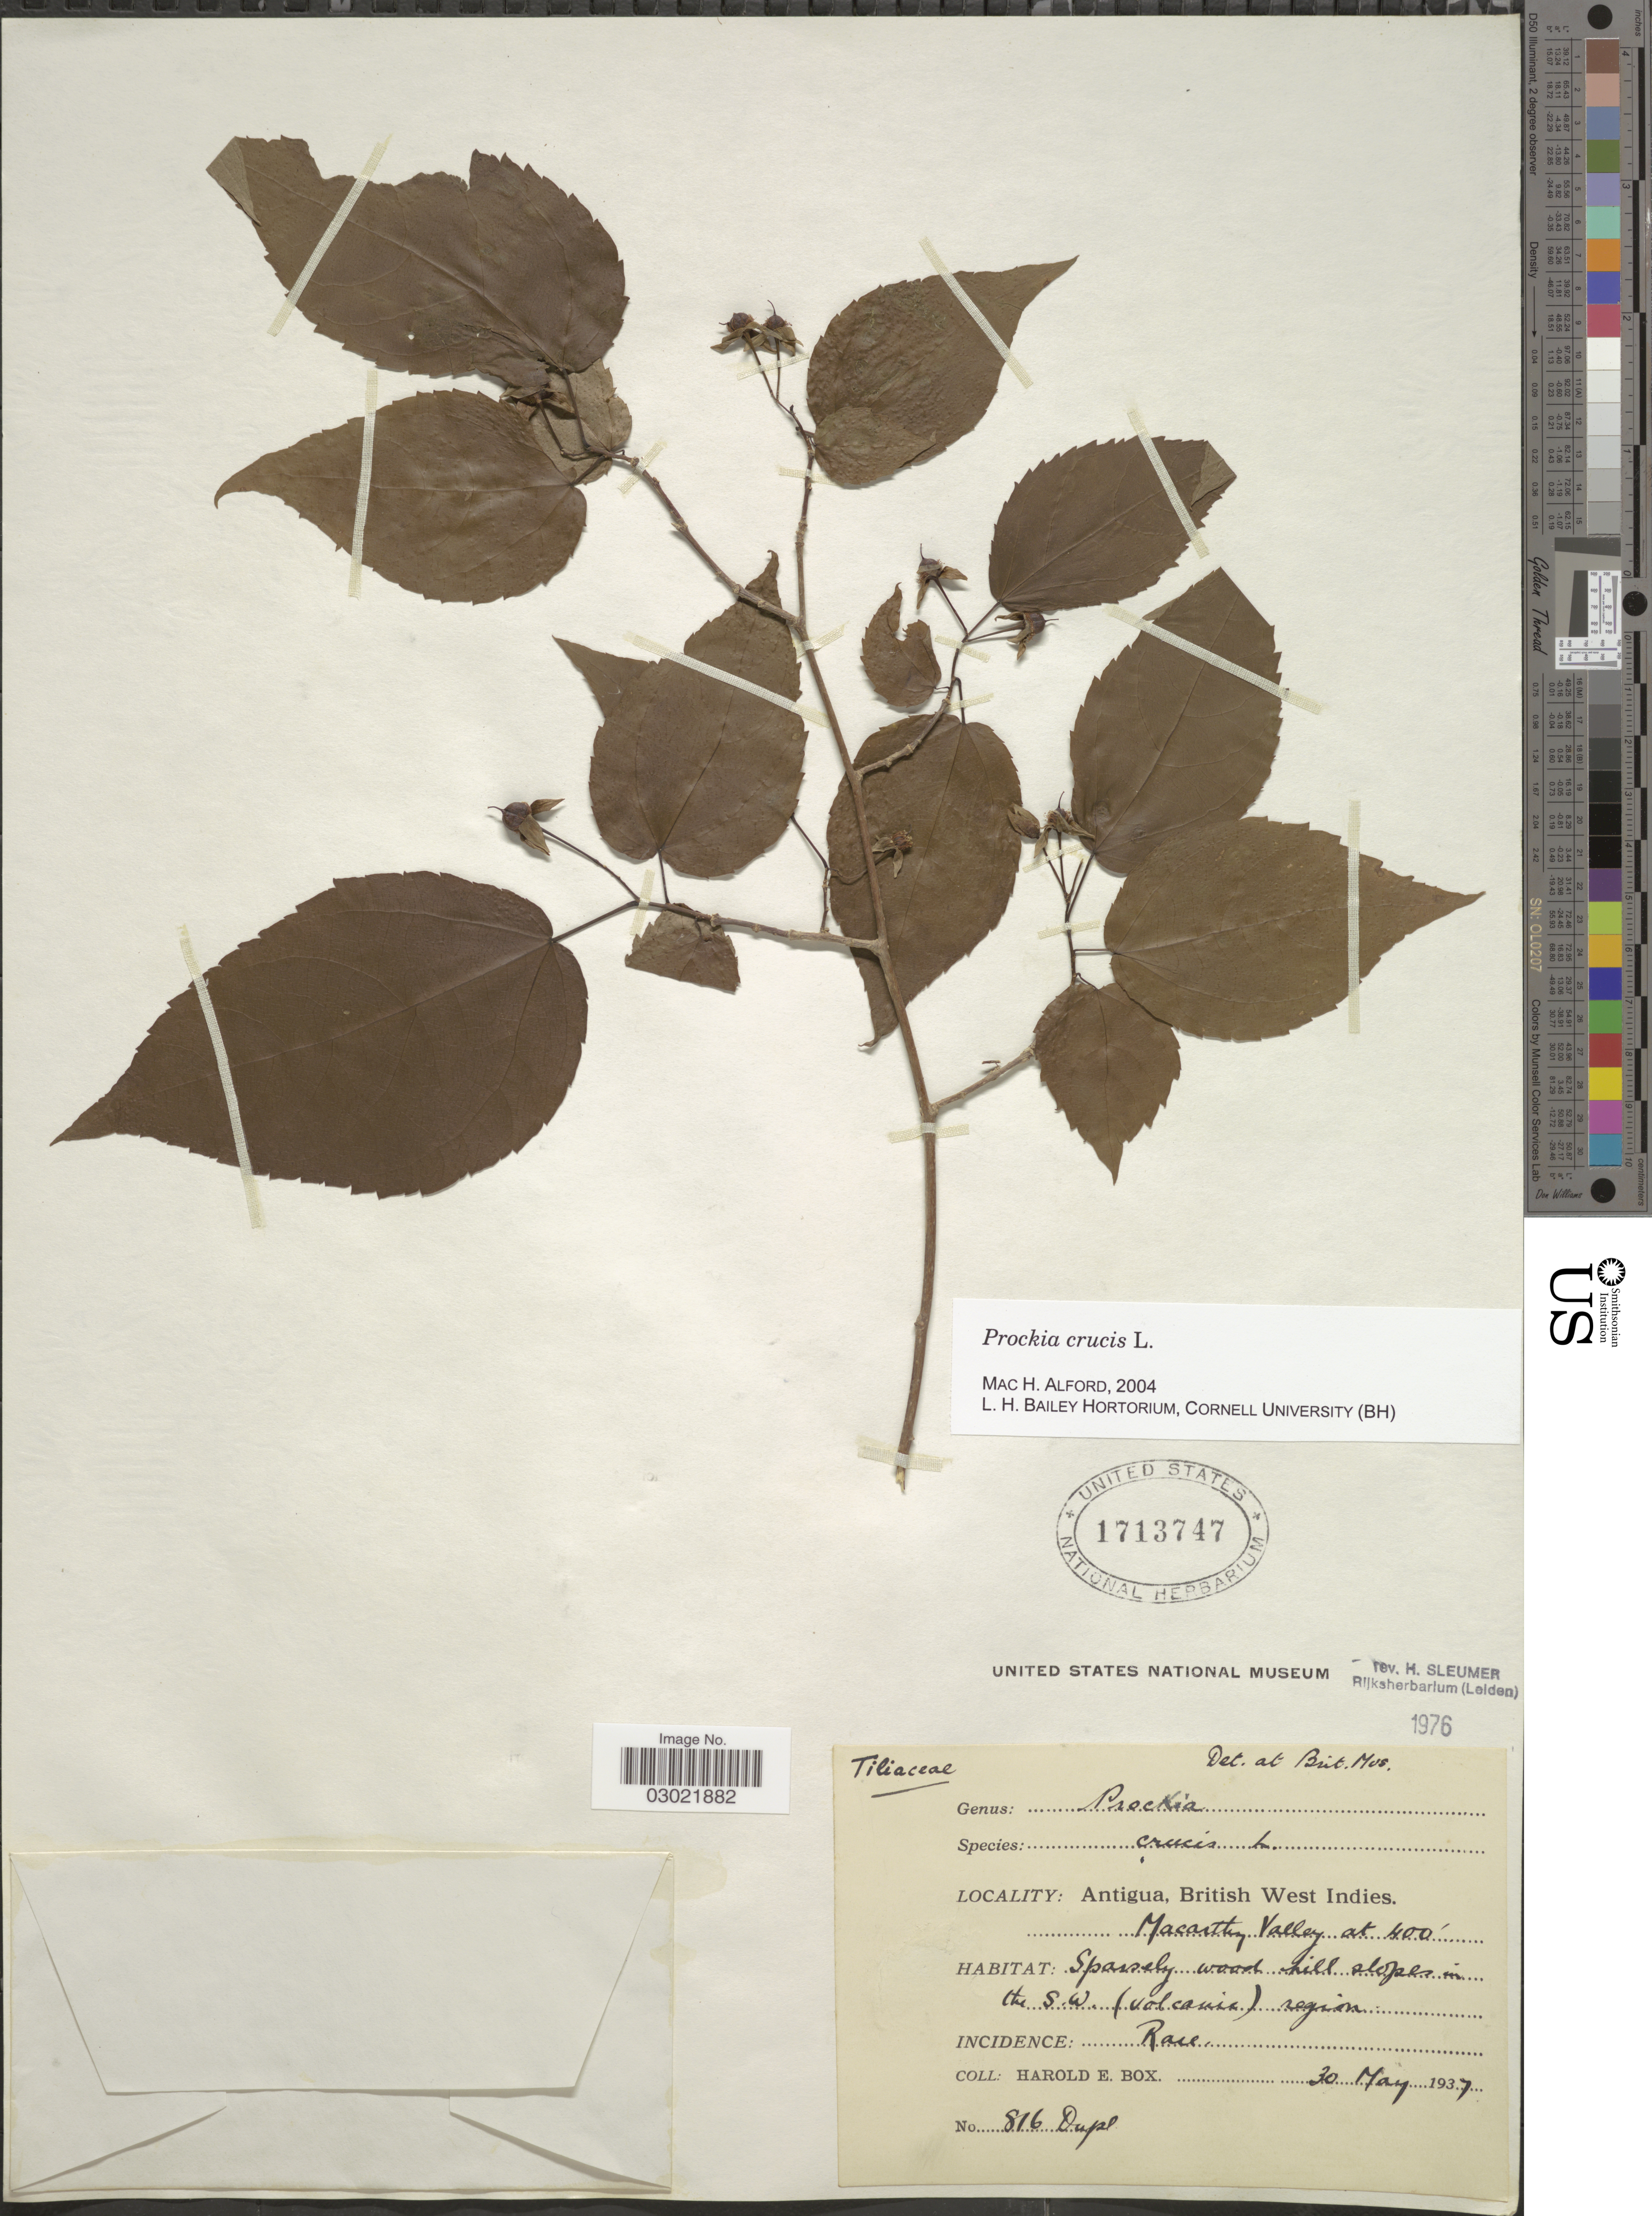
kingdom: Plantae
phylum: Tracheophyta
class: Magnoliopsida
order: Malpighiales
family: Salicaceae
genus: Prockia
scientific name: Prockia crucis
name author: P. Browne ex L.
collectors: H. E. Box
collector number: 816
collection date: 1937-05-30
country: Antigua and Barbuda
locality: Antigua, British West Indies. Macarthy Valley. Sparsely wood hill slopes in the S.W. (volcanic) region.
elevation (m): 122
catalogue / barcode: US 1713747